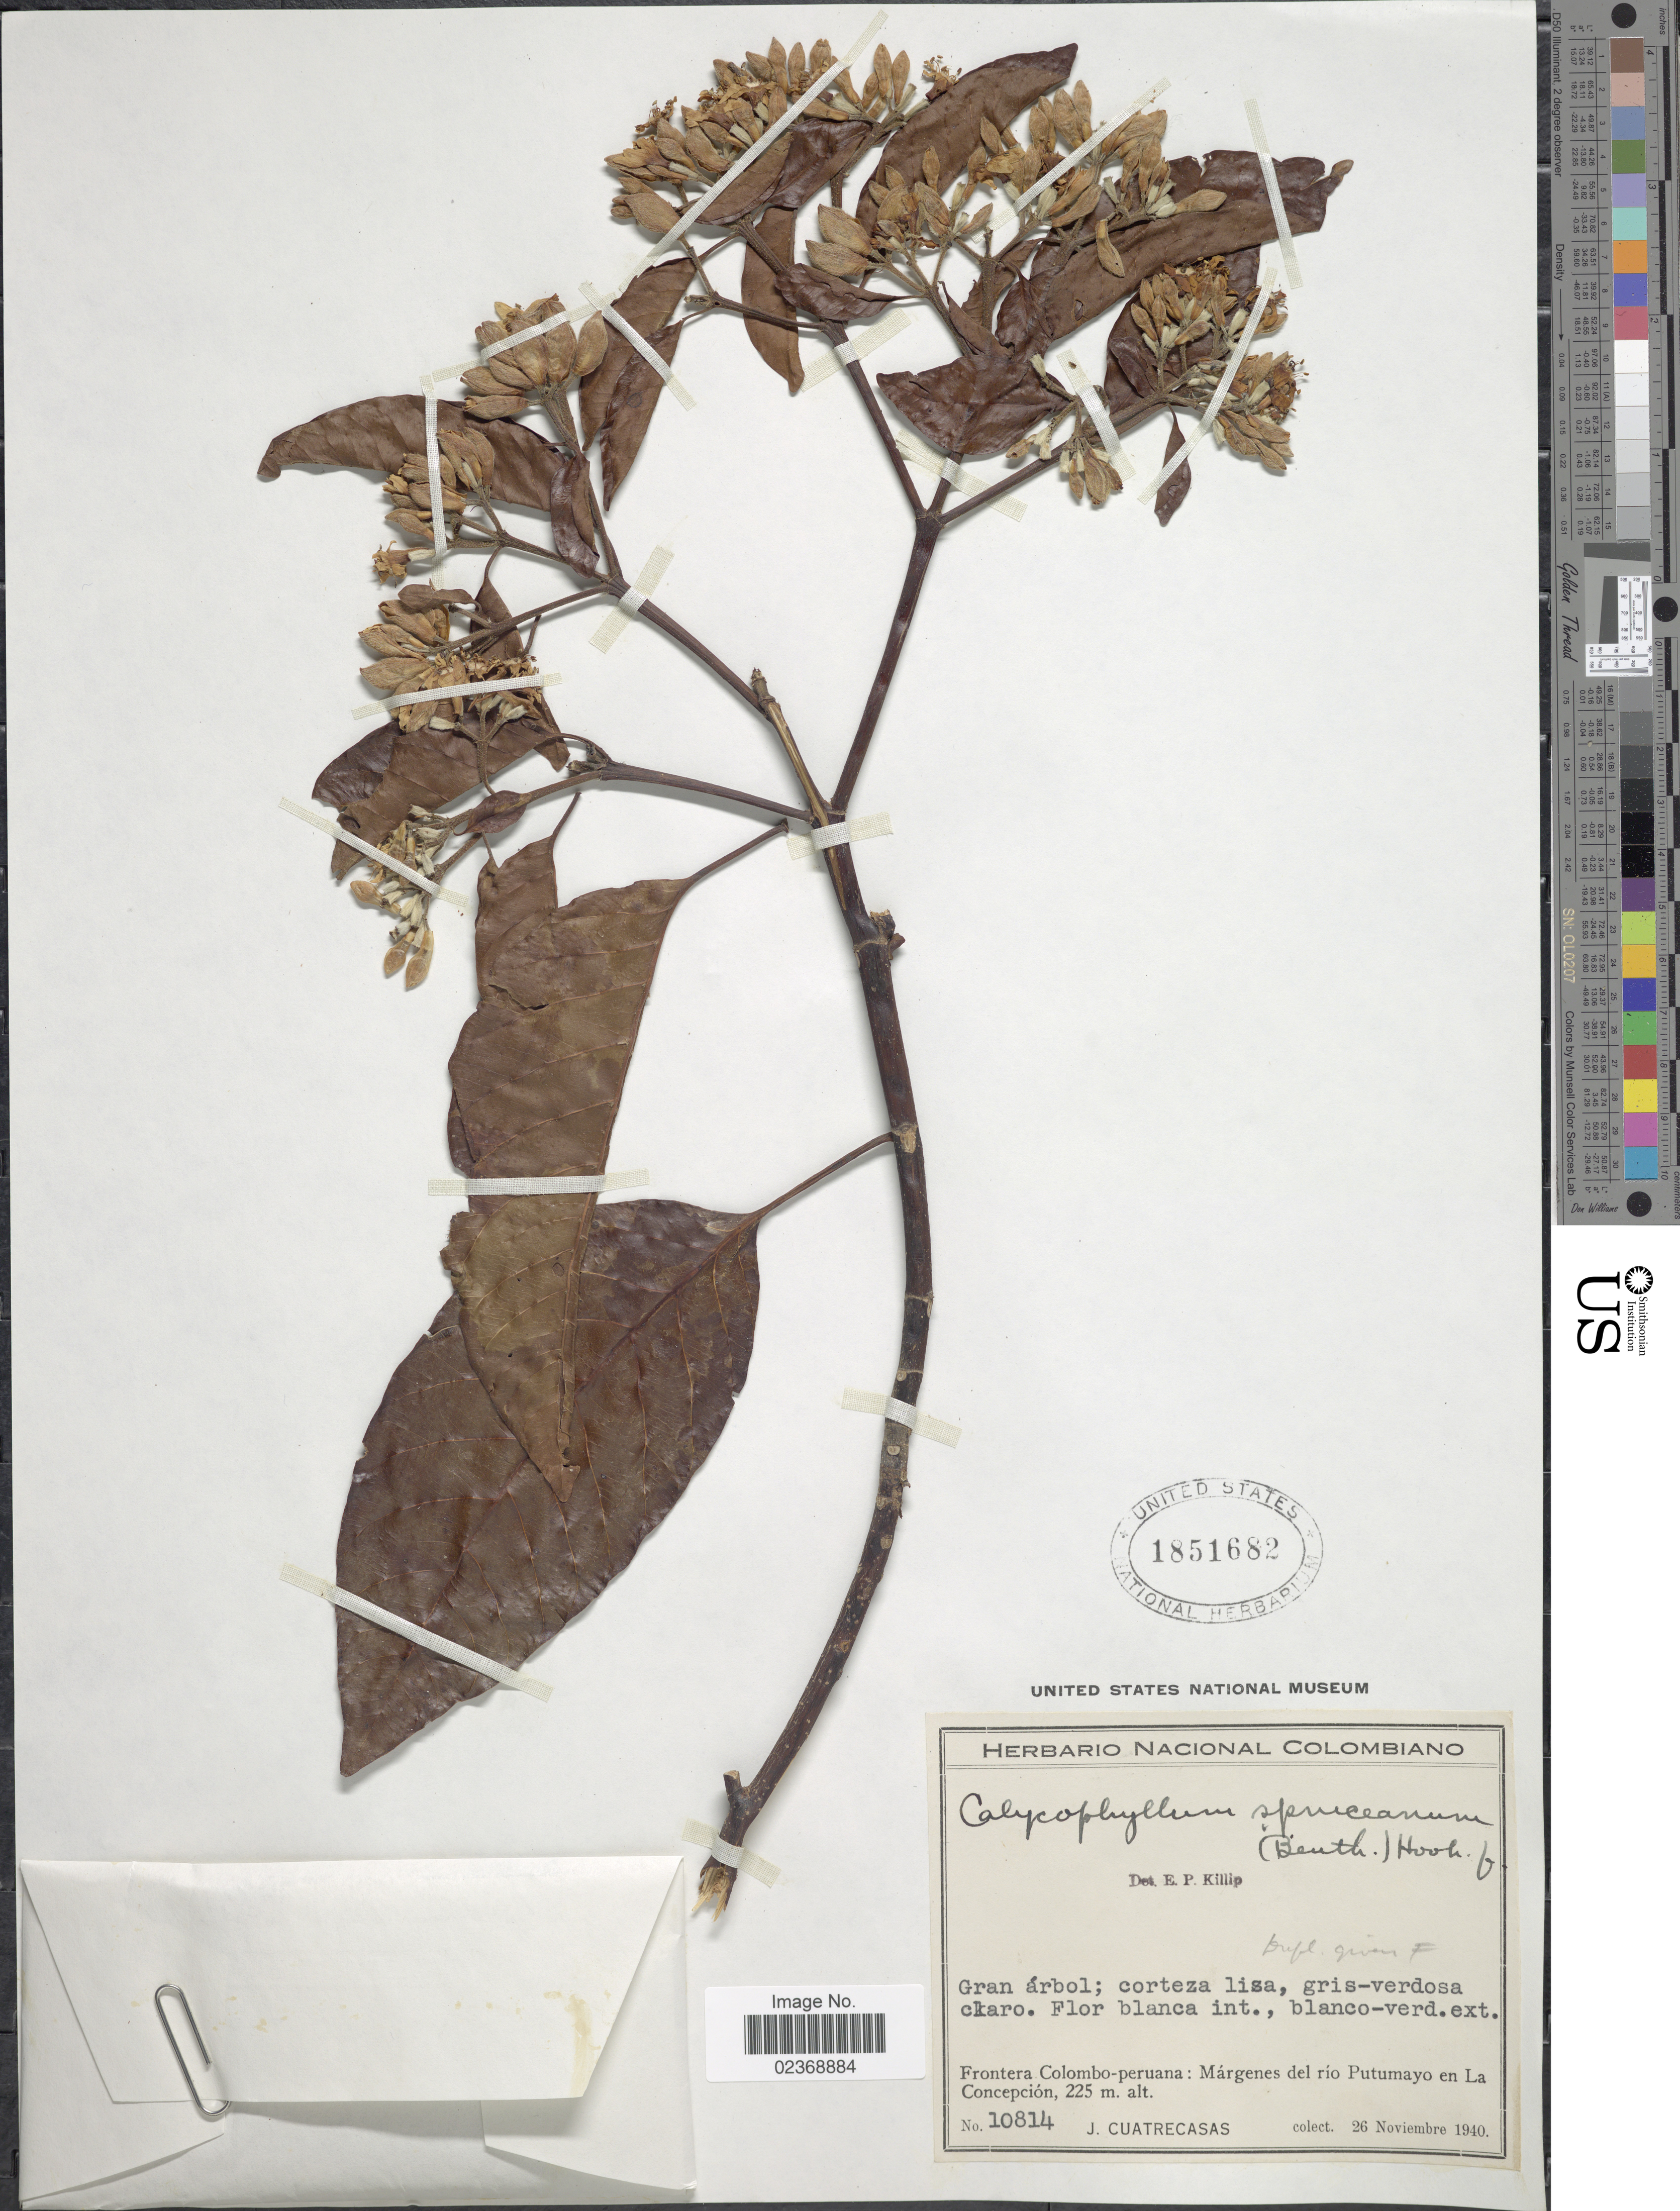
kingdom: Plantae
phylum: Tracheophyta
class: Magnoliopsida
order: Gentianales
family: Rubiaceae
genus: Calycophyllum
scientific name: Calycophyllum spruceanum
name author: (Benth.) Hook. f. ex K. Schum.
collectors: J. Cuatrecasas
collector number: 10814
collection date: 1940-11-26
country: Colombia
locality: Frontera Colombo-peruana: margenes del rio Putumayo en La Concepcion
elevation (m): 225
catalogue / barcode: US 1851682